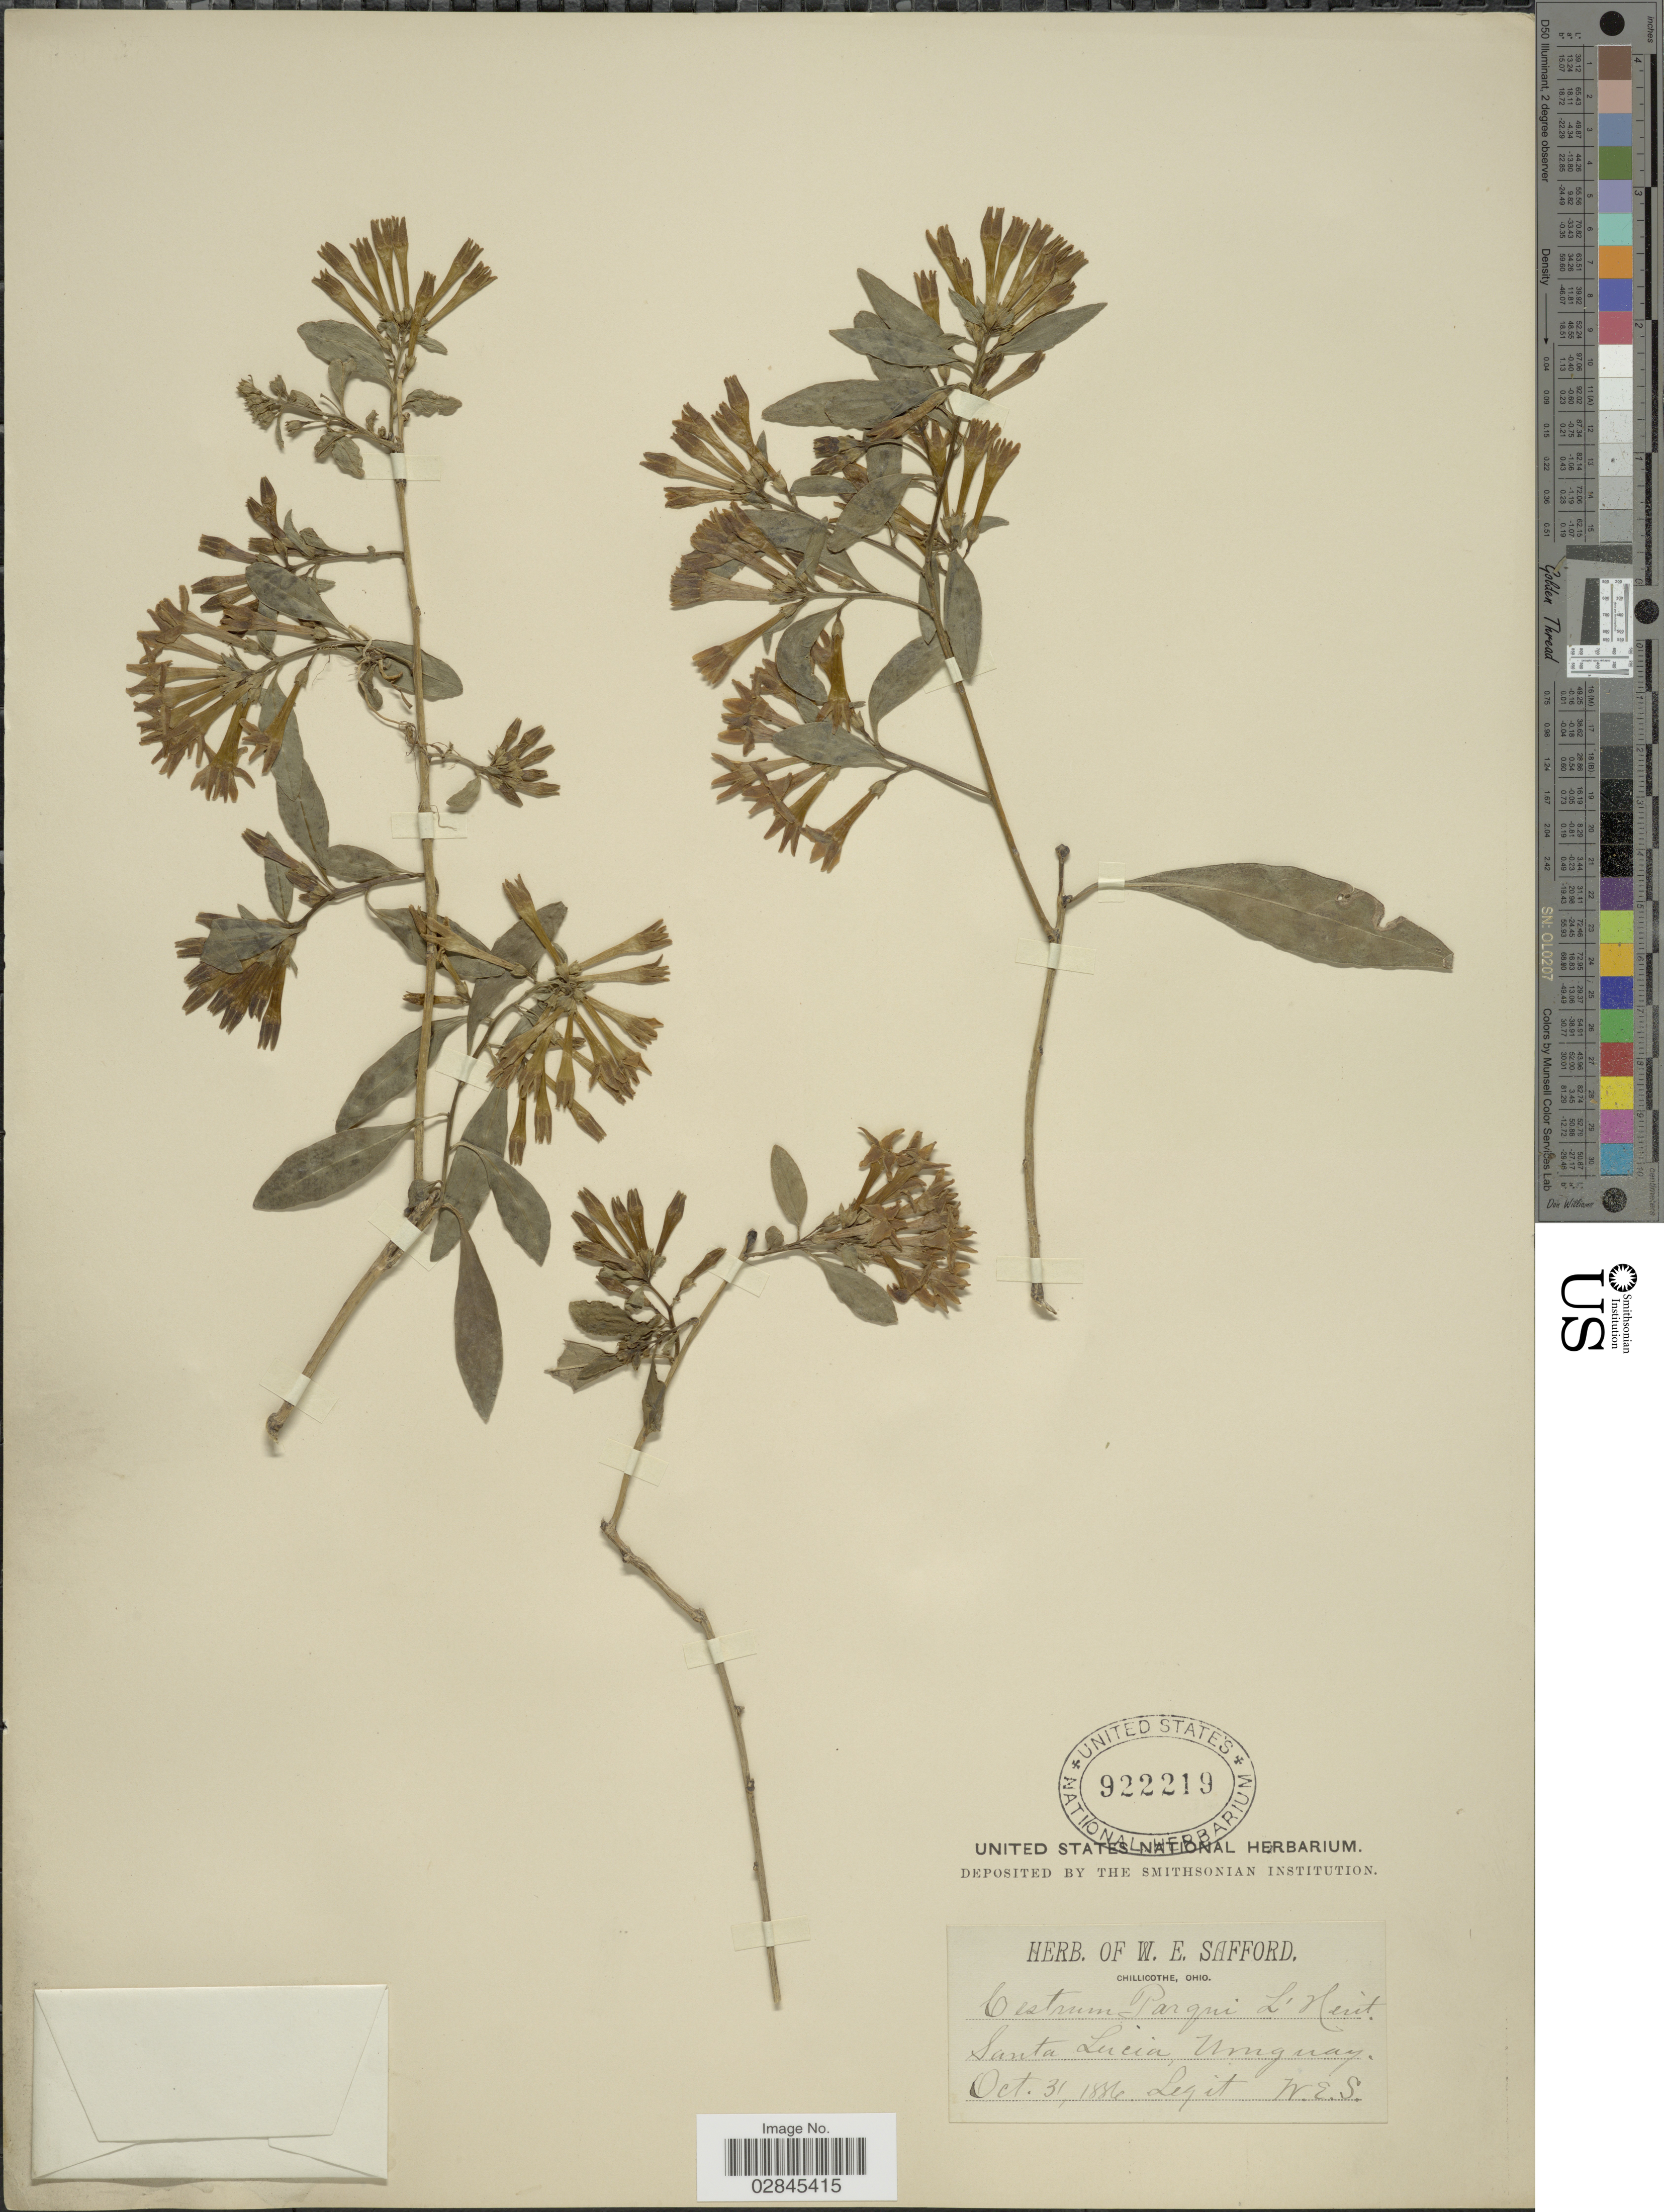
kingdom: Plantae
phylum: Tracheophyta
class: Magnoliopsida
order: Solanales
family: Solanaceae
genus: Cestrum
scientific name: Cestrum euanthes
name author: Schltdl.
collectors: W. E. Safford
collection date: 1886-10-31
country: Uruguay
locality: Santa Lucia.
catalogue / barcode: US 922219